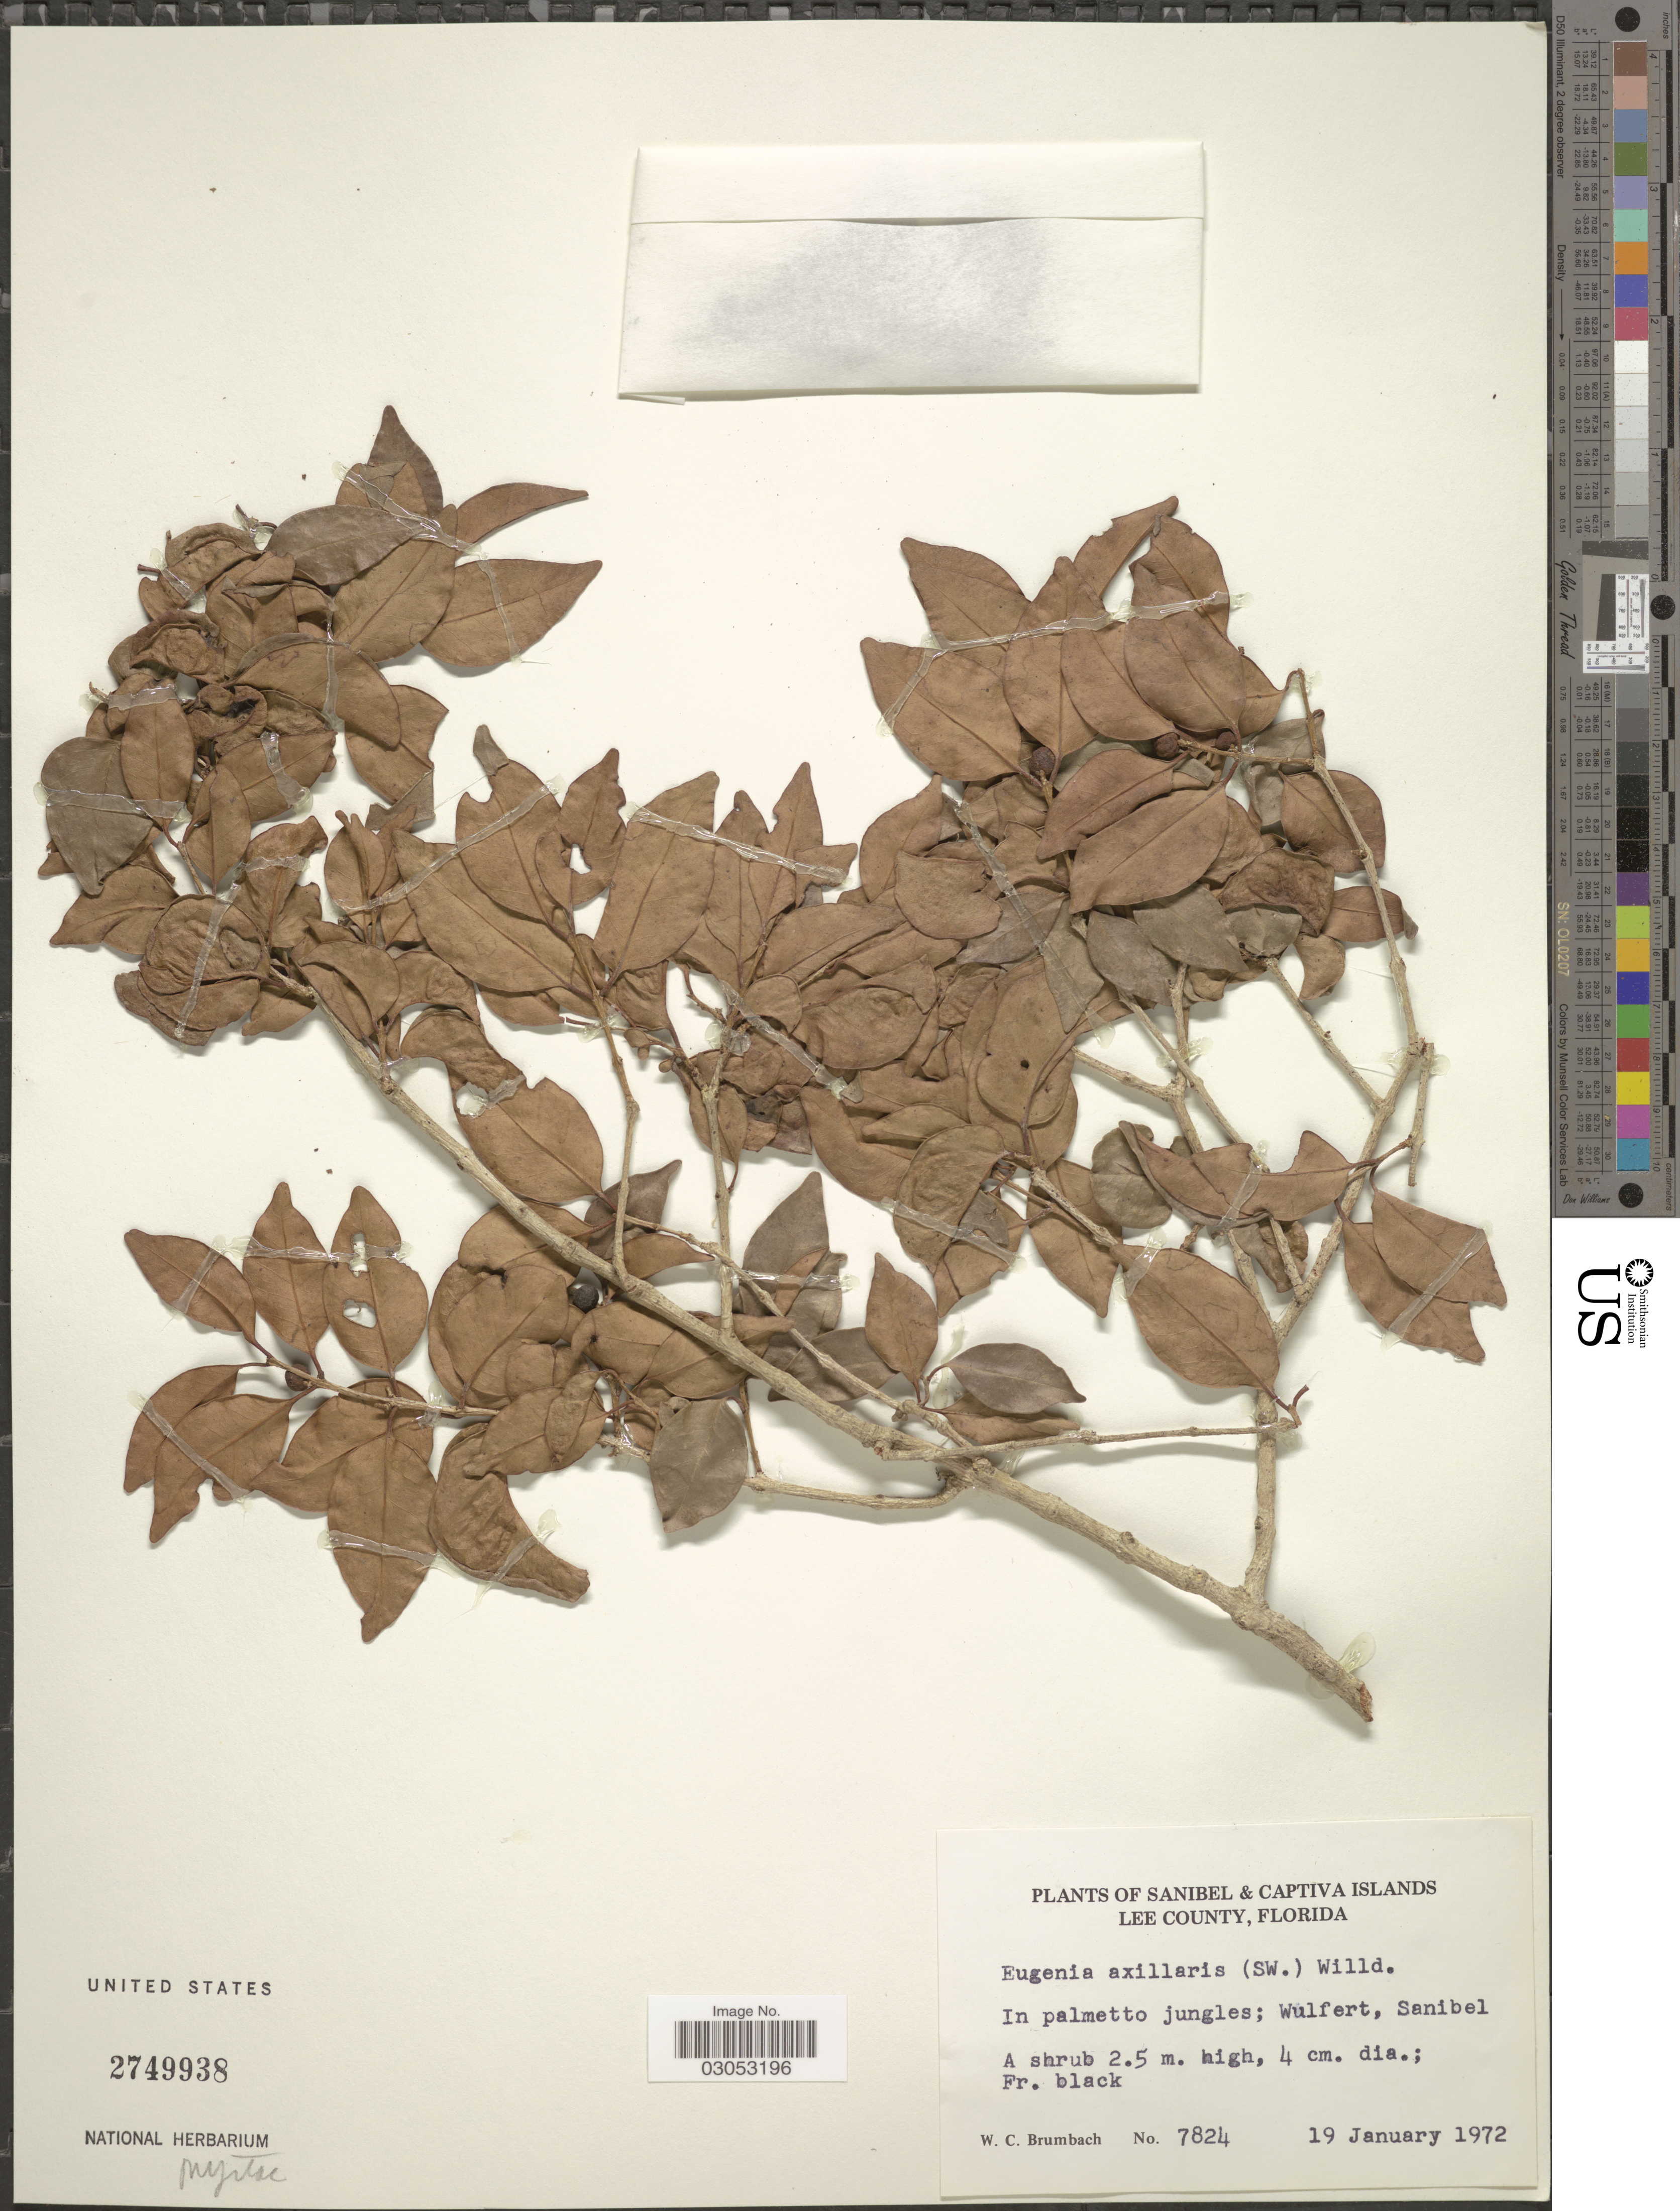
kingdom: Plantae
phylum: Tracheophyta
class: Magnoliopsida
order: Myrtales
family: Myrtaceae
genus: Eugenia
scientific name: Eugenia axillaris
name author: (Sw.) Willd.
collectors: W. C. Brumbach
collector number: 7824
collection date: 1972-01-19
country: United States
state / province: Florida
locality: Sanibel & Captiva Islands, Lee County, Wulfert, Sanibel.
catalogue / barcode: US 2749938